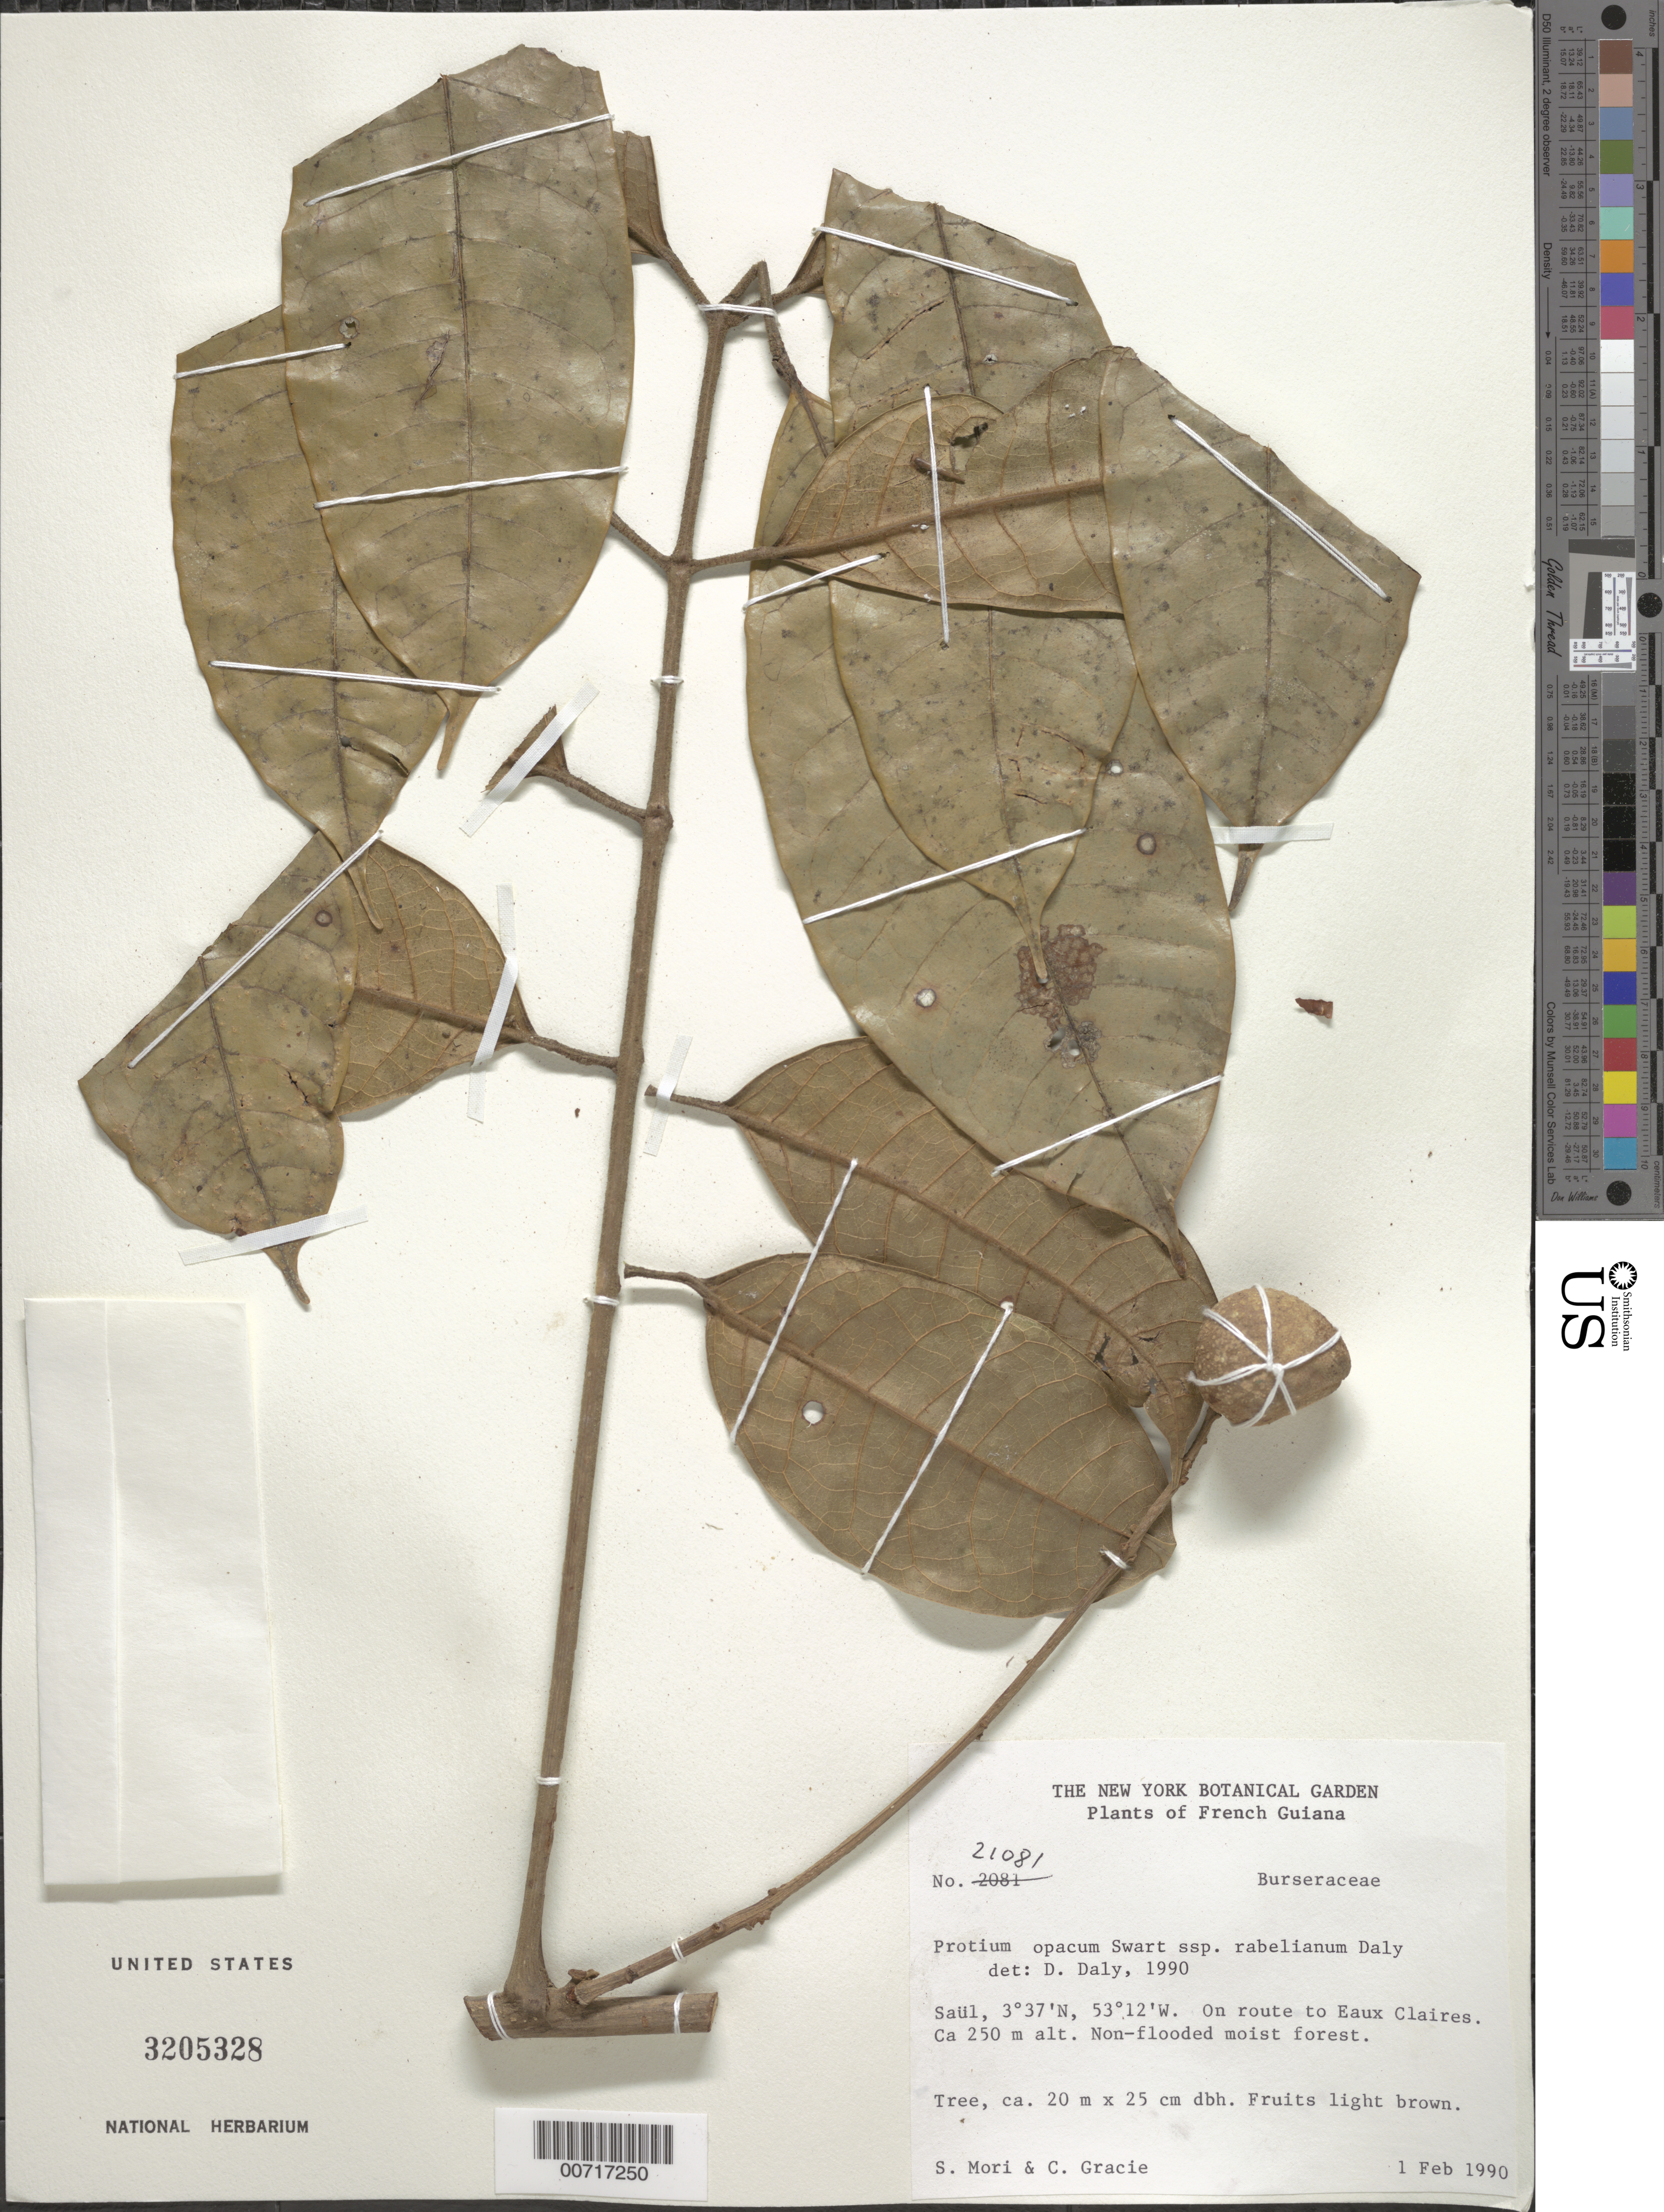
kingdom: Plantae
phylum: Tracheophyta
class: Magnoliopsida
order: Sapindales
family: Burseraceae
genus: Protium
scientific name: Protium opacum subsp. rabelianum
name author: Daly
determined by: Daly, D. C.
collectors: S. Mori & C. A. Gracie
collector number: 21081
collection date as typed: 1-Feb-90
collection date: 1990-02-01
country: French Guiana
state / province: Saint-Laurent-du-Maroni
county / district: Saül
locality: Eaux Claires, on road to, Saül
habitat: Non-flooded moist forest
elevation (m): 250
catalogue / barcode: US 3205328